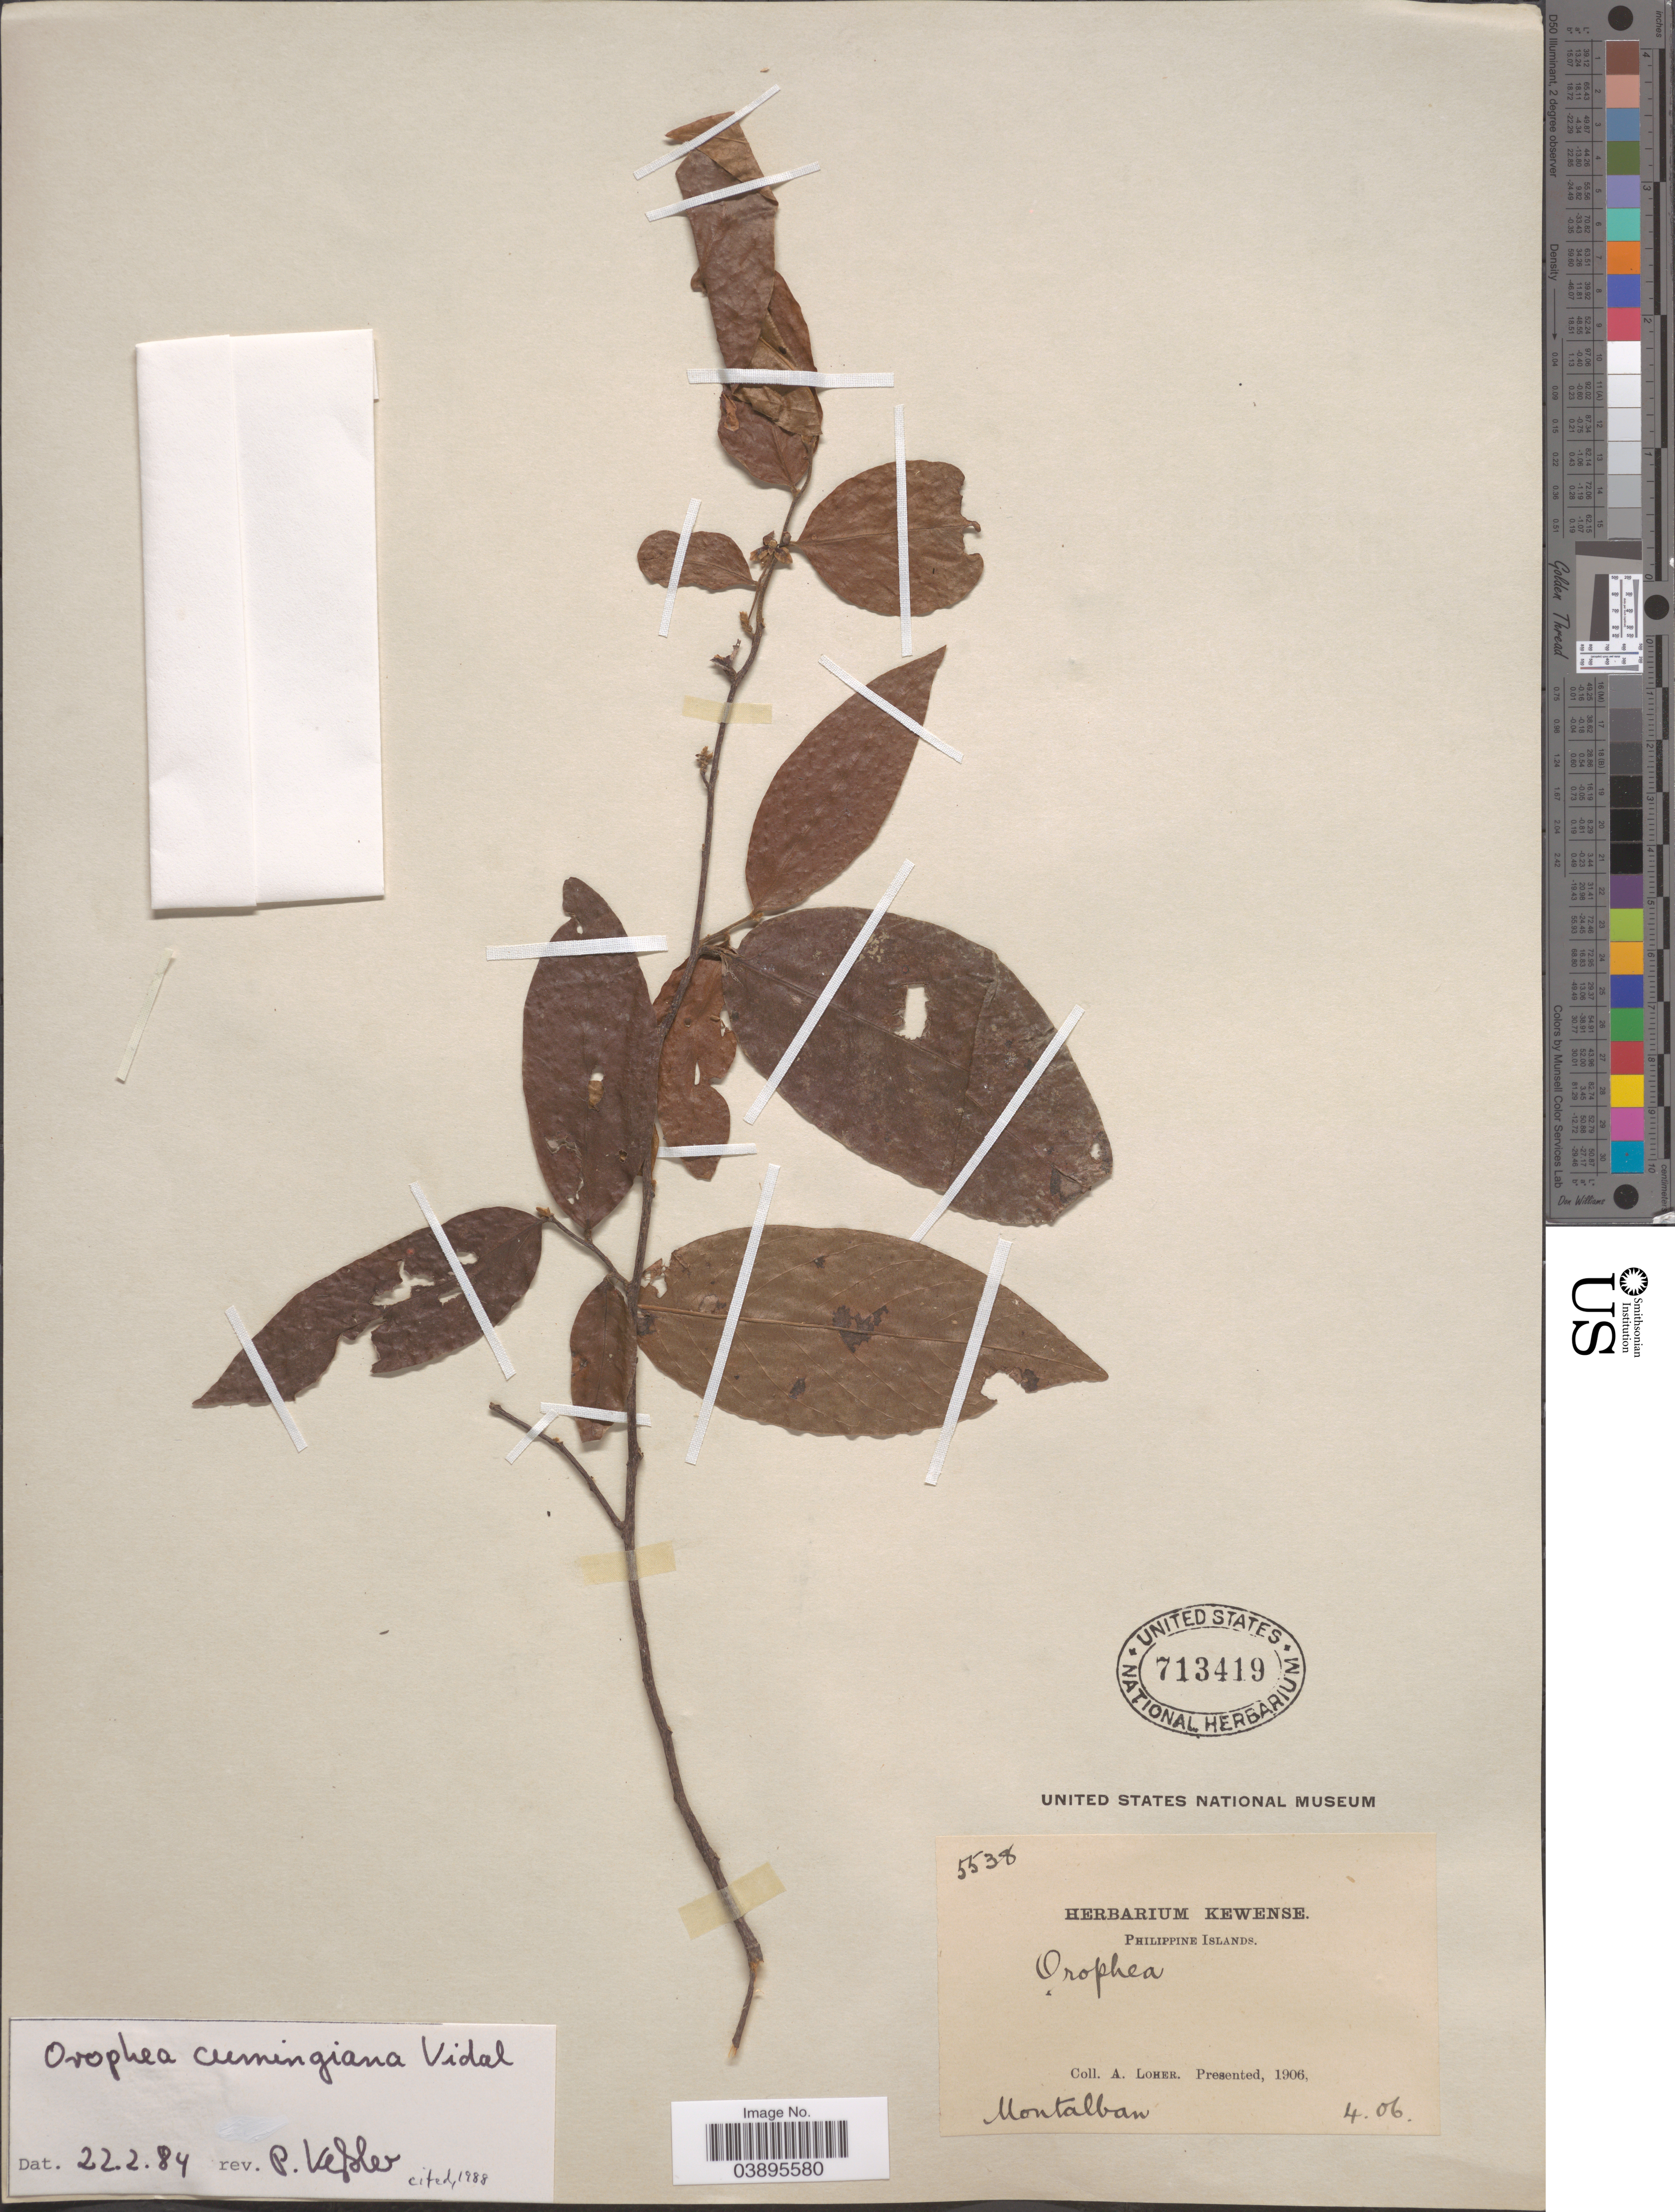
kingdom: Plantae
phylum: Tracheophyta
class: Magnoliopsida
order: Magnoliales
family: Annonaceae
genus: Orophea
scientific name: Orophea cumingiana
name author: S. Vidal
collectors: A. Loher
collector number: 5538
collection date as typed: Transcribed d/m/y: /4/6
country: Philippines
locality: Montalban.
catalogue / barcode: US 713419